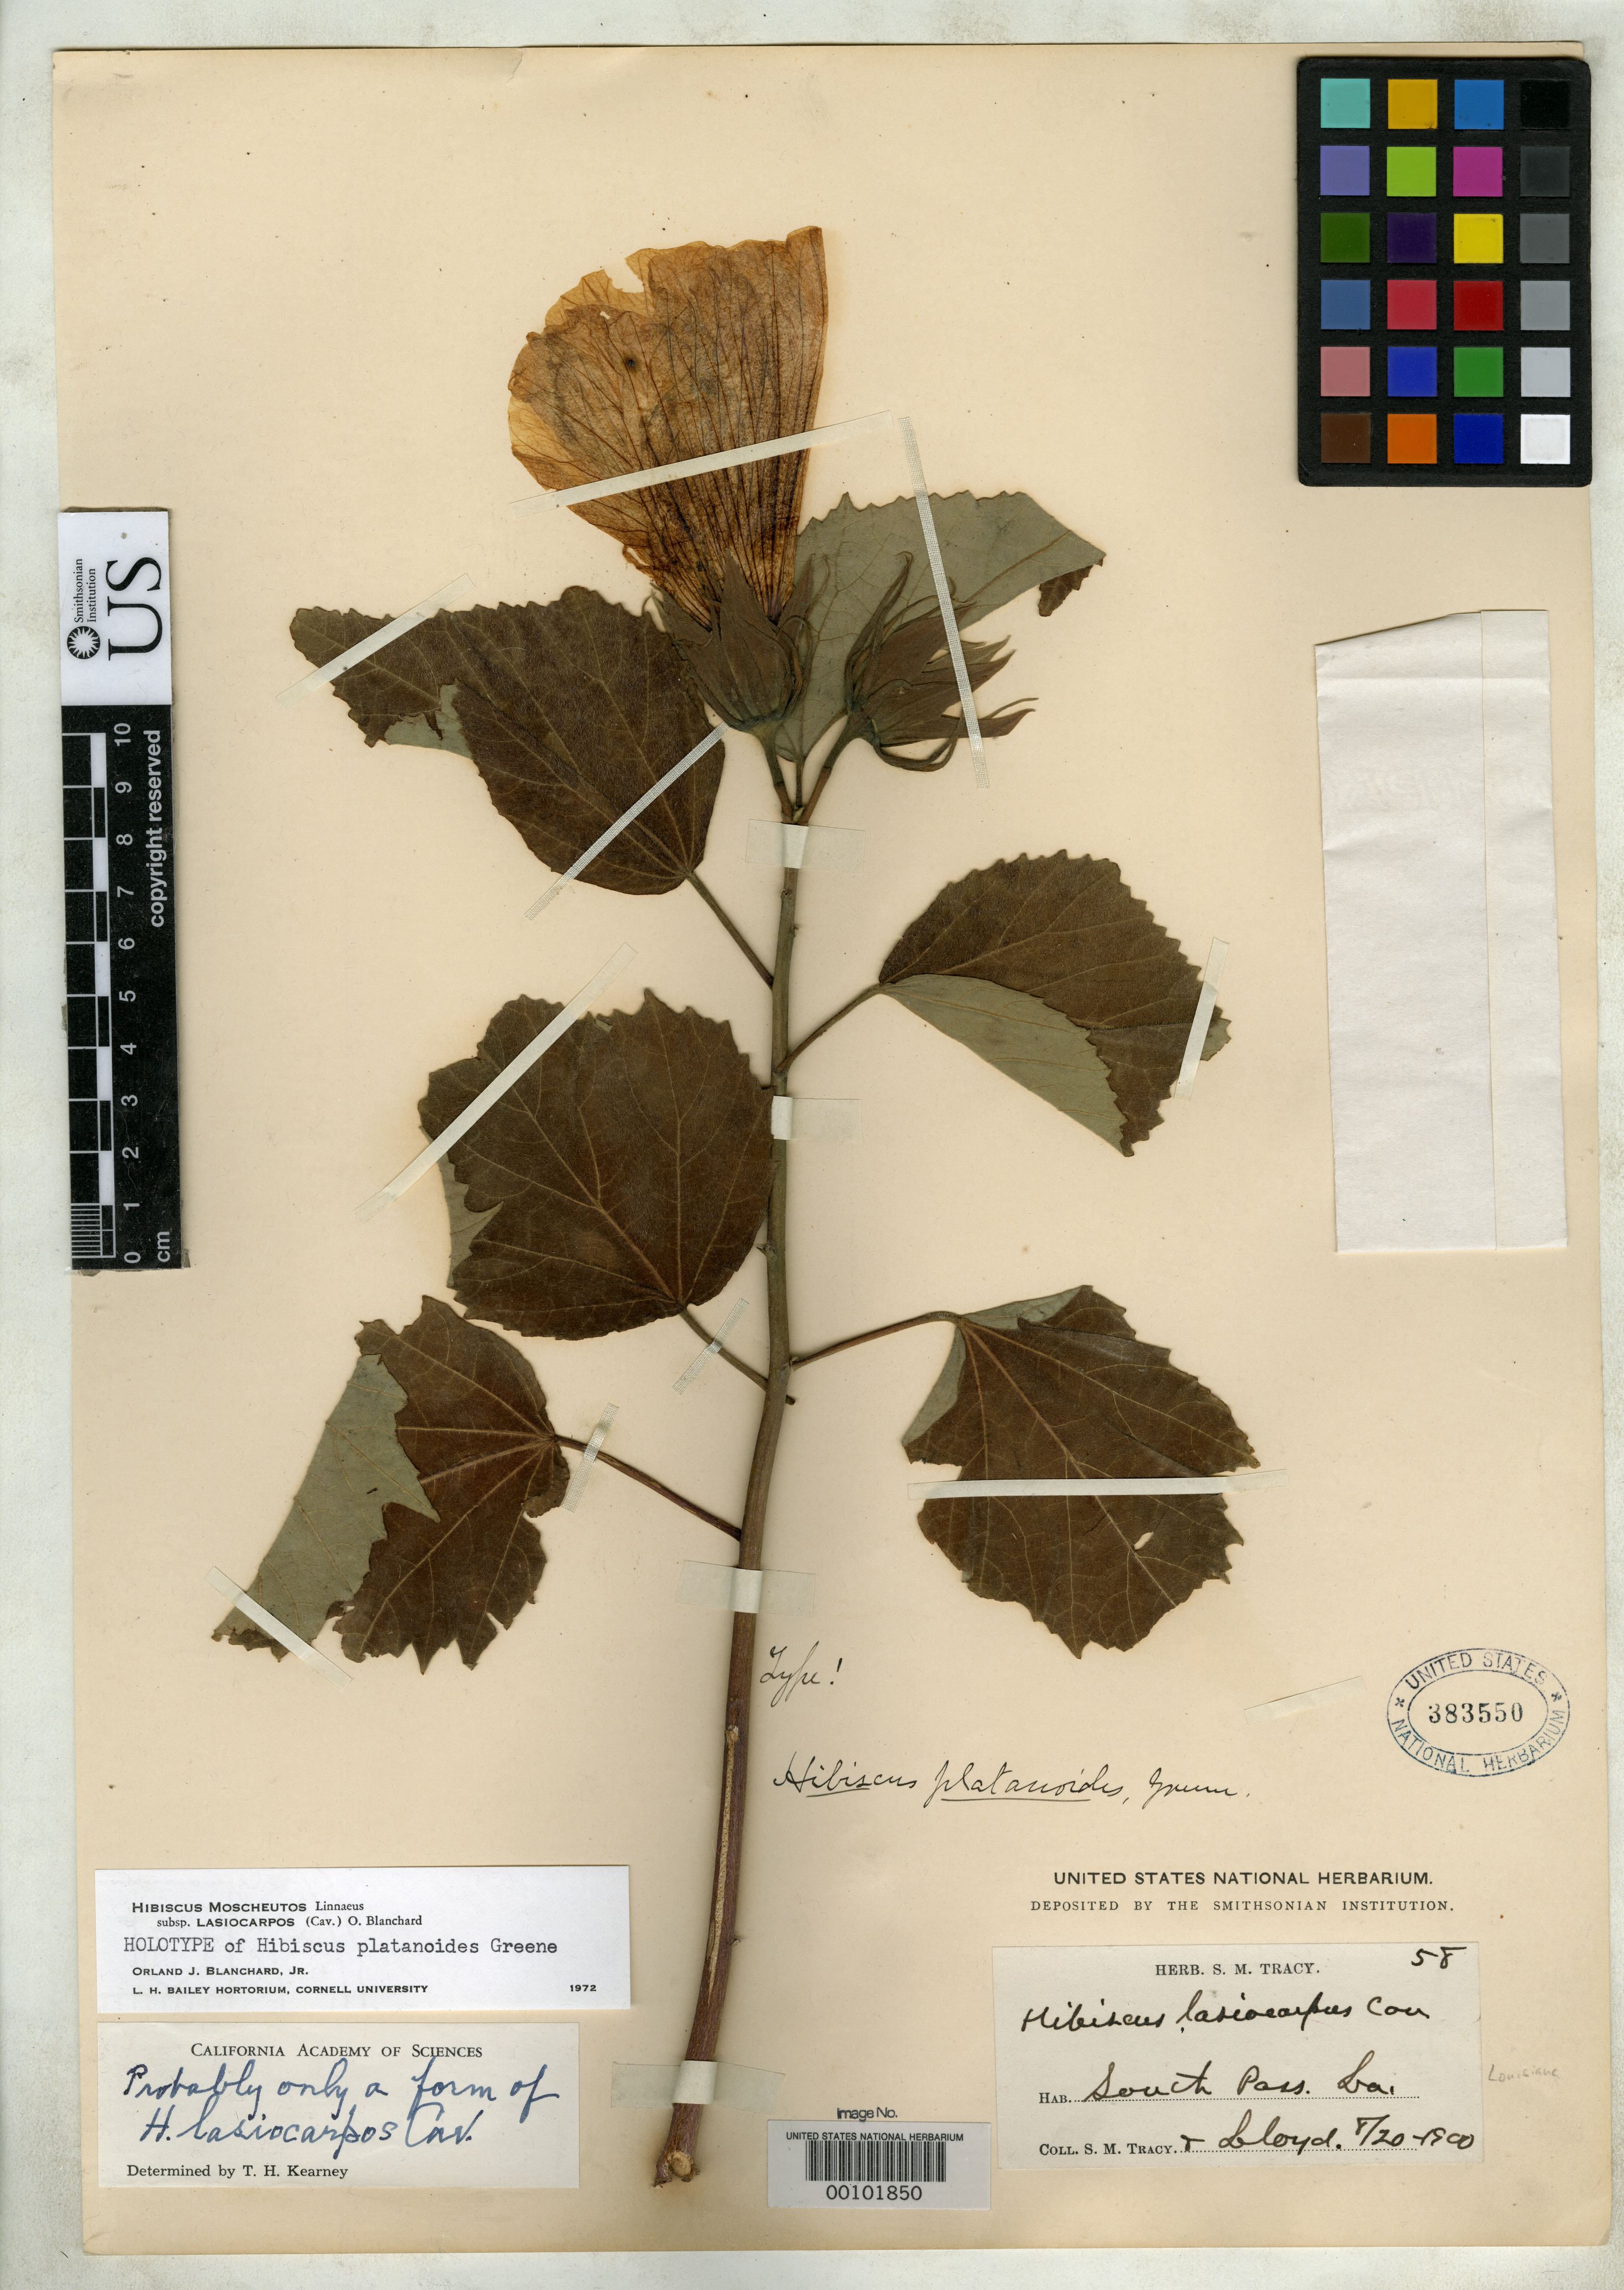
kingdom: Plantae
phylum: Tracheophyta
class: Magnoliopsida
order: Malvales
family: Malvaceae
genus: Hibiscus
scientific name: Hibiscus platanoides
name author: Greene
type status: Holotype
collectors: S. M. Tracy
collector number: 58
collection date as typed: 20 Aug 1900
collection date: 1900-08-20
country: United States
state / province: Louisiana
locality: South Pass.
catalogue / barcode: US 383550